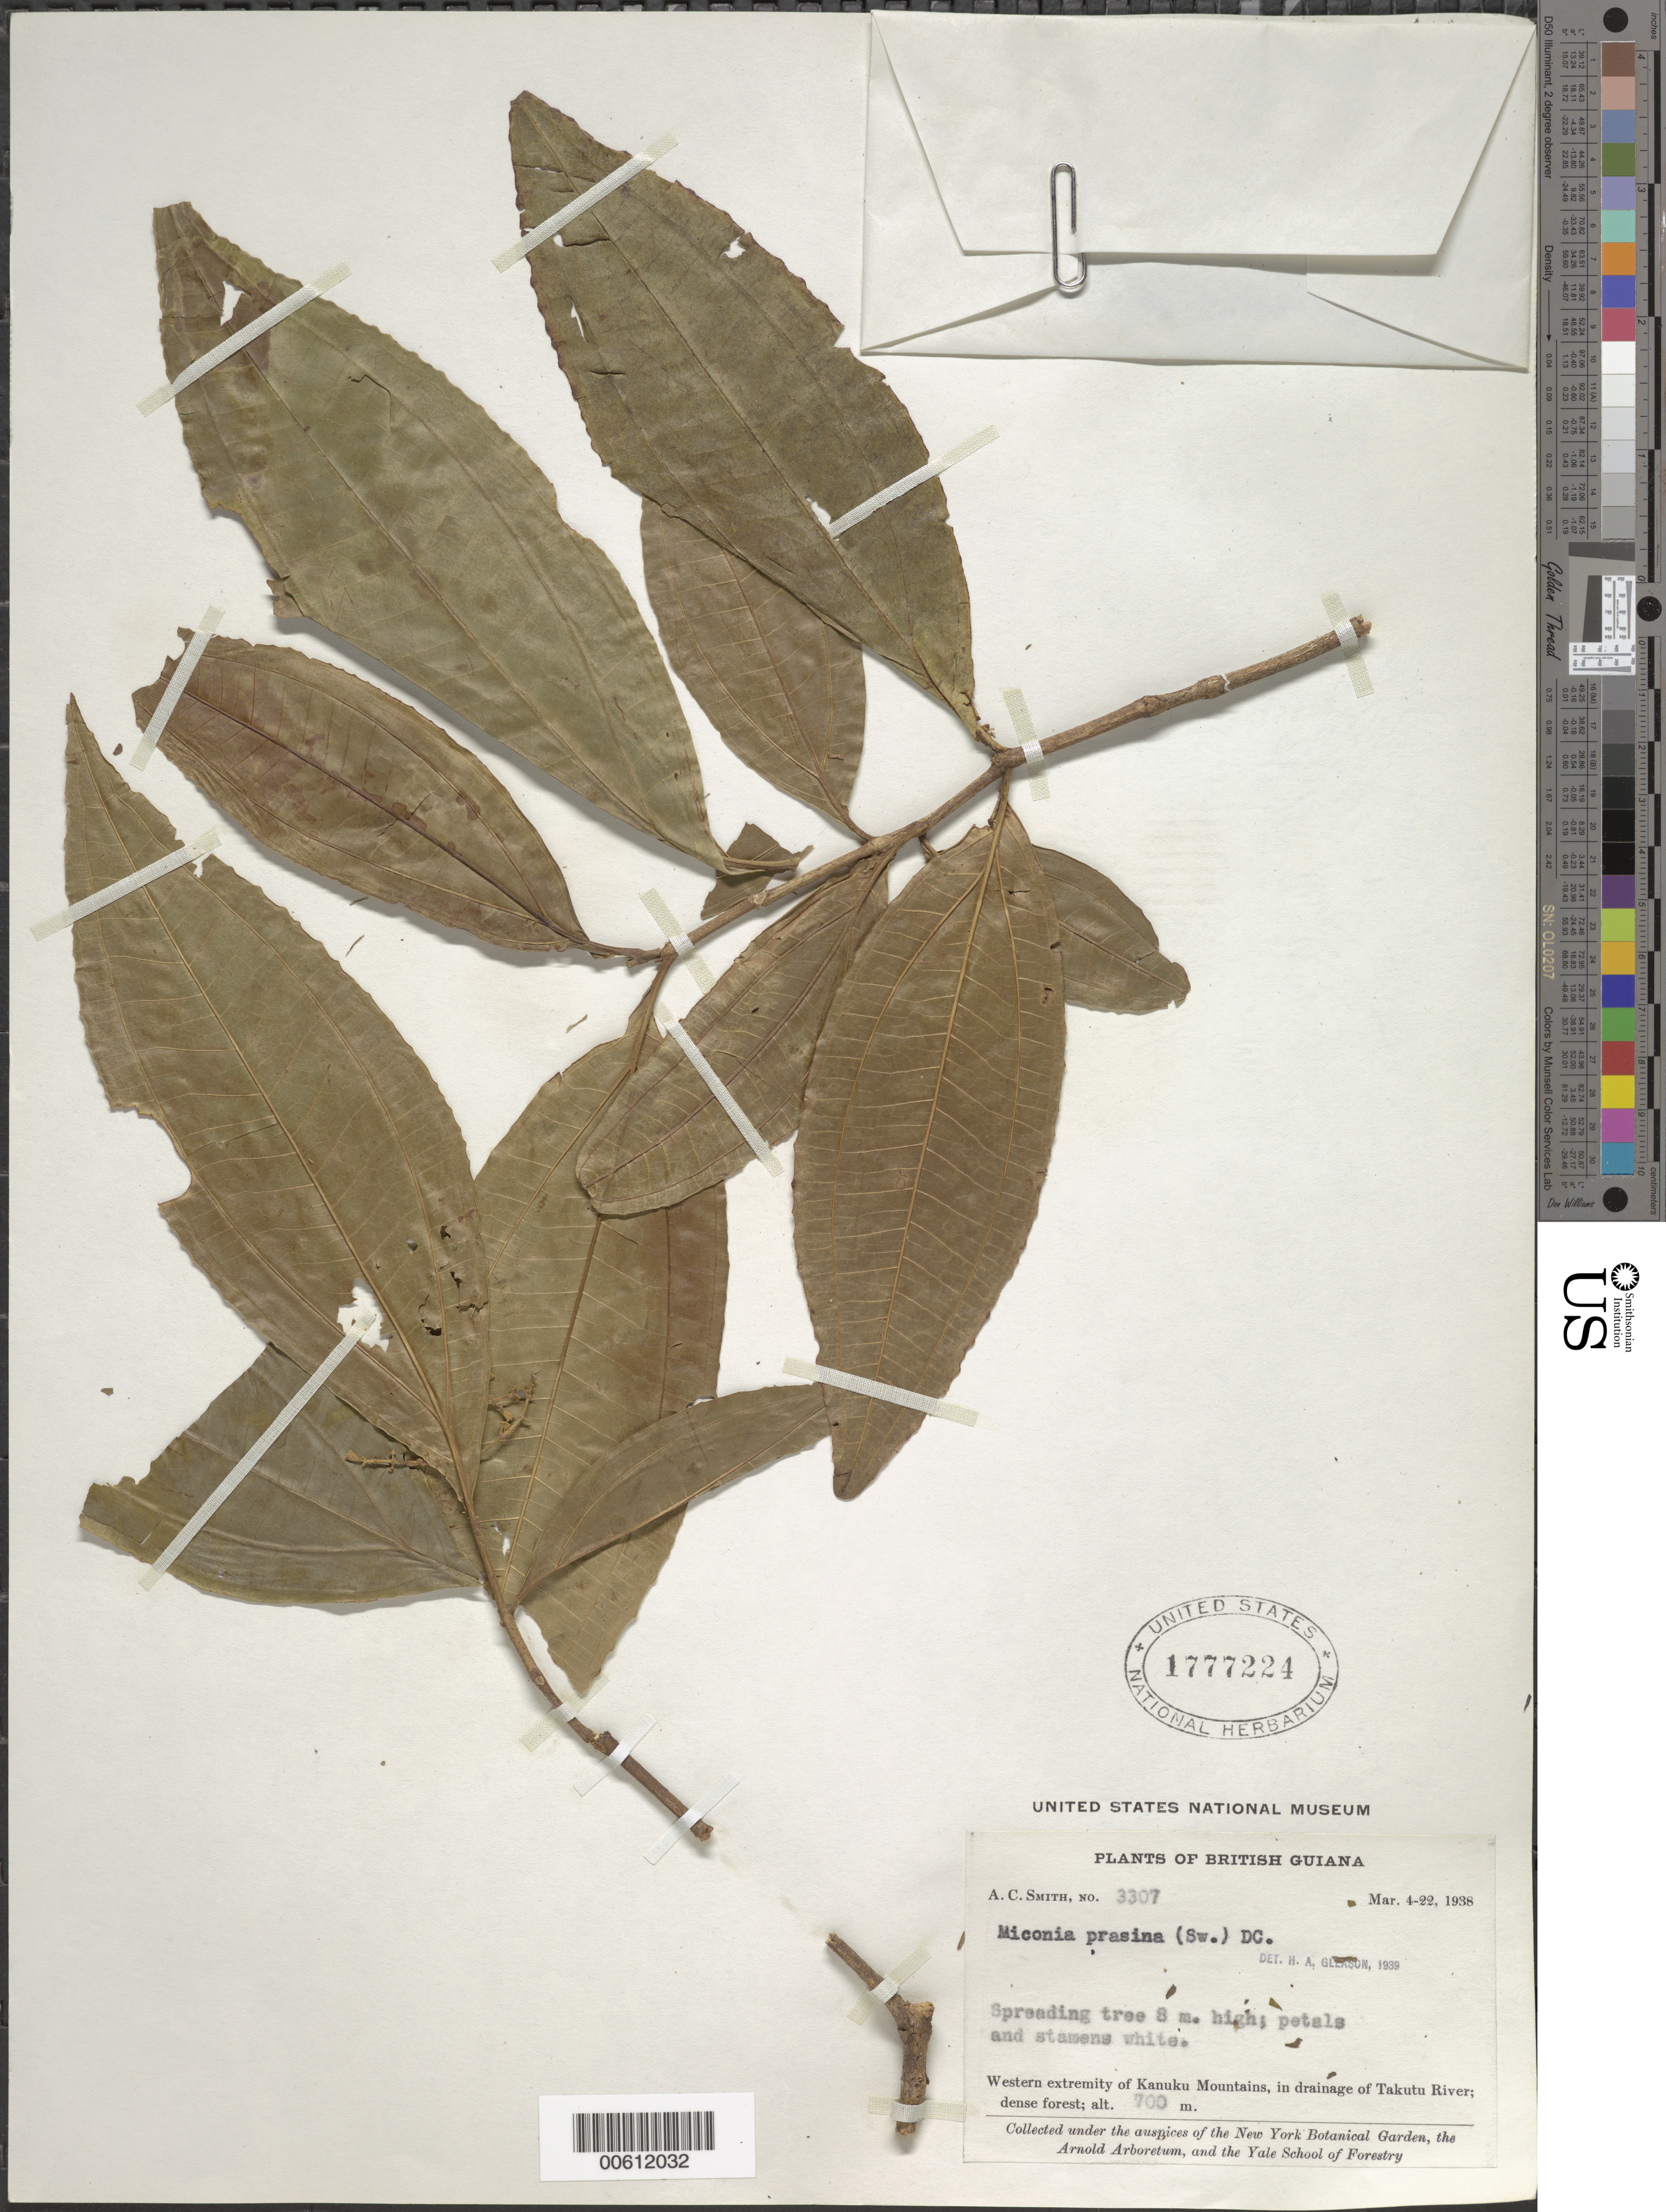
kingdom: Plantae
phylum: Tracheophyta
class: Magnoliopsida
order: Myrtales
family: Melastomataceae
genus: Miconia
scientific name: Miconia prasina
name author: (Sw.) DC.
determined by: Gleason, H. A.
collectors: A. C. Smith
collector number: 3307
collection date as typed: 4-Mar-38 to 22-Mar-38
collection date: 1938-03-04/1938-03-22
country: Guyana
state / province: U. Takutu-U. Essequibo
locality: Kanuku Mts., drainage of Takutu R., western extremity of Kanuku Mountains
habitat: Dense forest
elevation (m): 700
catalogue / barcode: US 1777224